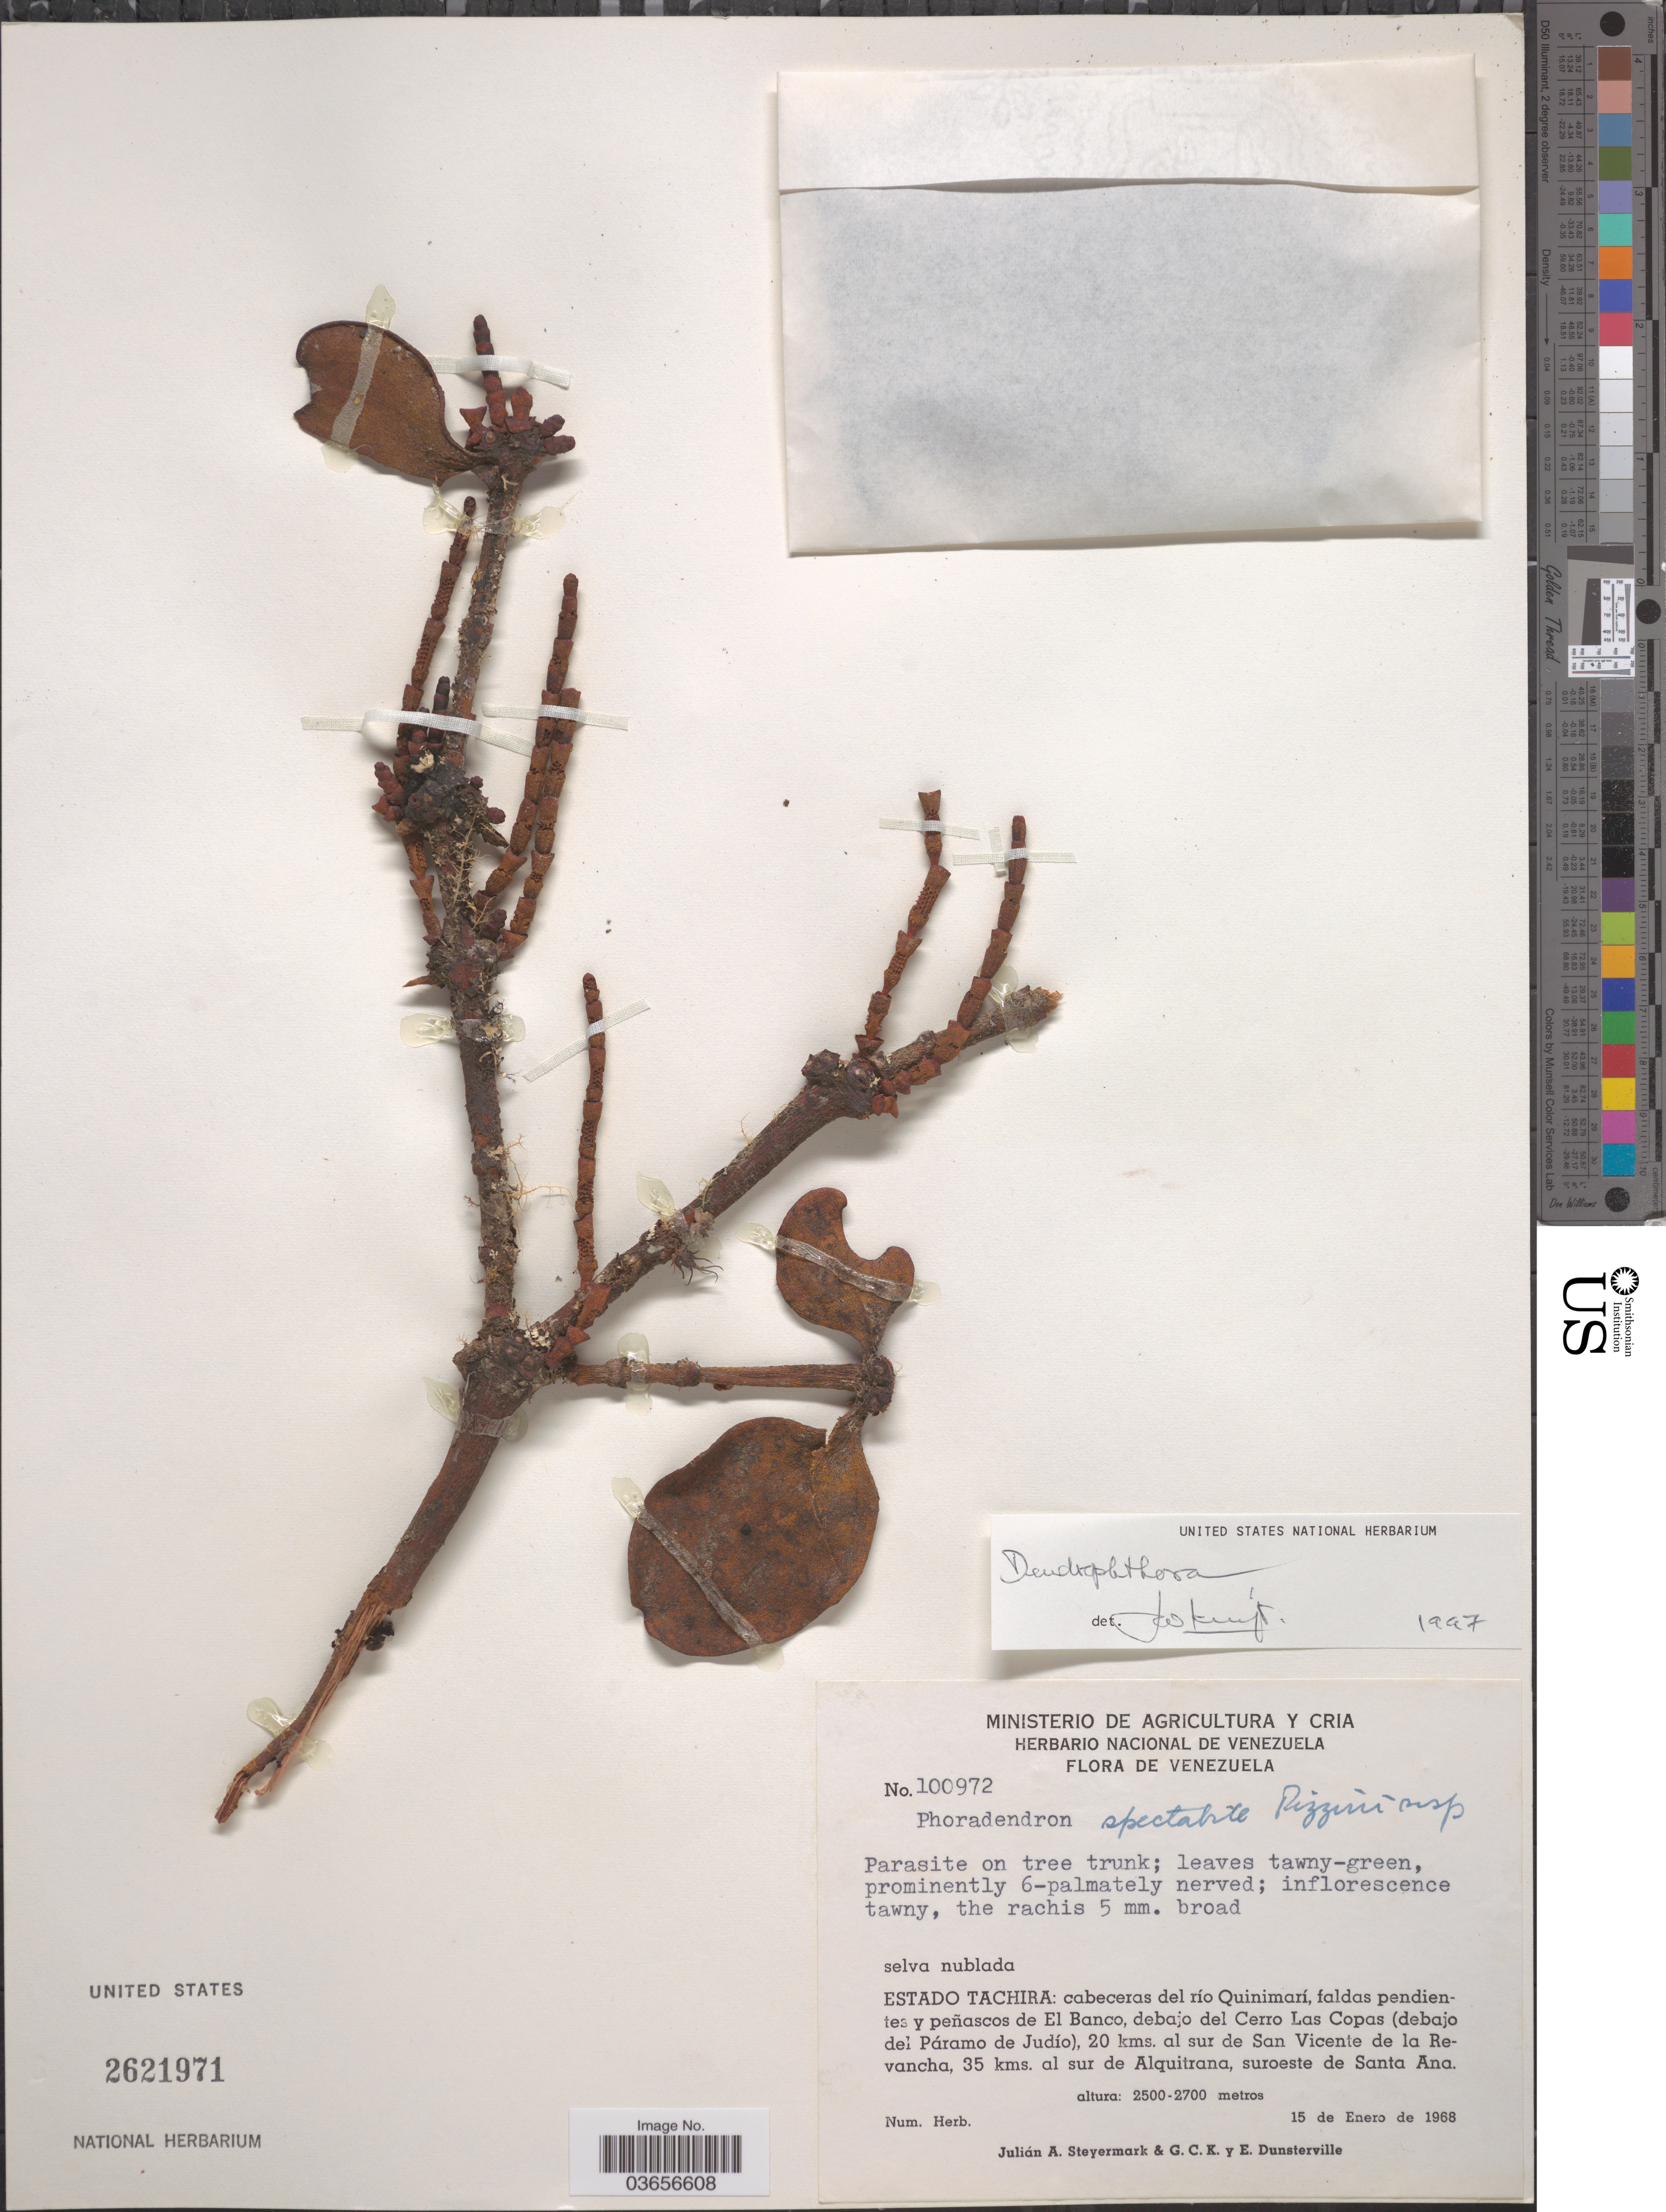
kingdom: Plantae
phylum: Tracheophyta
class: Magnoliopsida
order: Santalales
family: Viscaceae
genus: Dendrophthora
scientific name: Dendrophthora sp.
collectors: J. Steyermark, G. C. K. Dunsterville & E. Dunsterville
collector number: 100972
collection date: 1968-01-15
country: Venezuela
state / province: Tachira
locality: Cabeceras del río Quinimarí, faldas pendientes y peñascos de El Banco, debajo del Cerro Las Copas (debajo del Páramo de Judío), 20 kms. al sur de San Vicente de la Revancha, 35 kms. al sur de Alquitrana, suroeste de Santa Ana.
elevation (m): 2500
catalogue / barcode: US 2621971